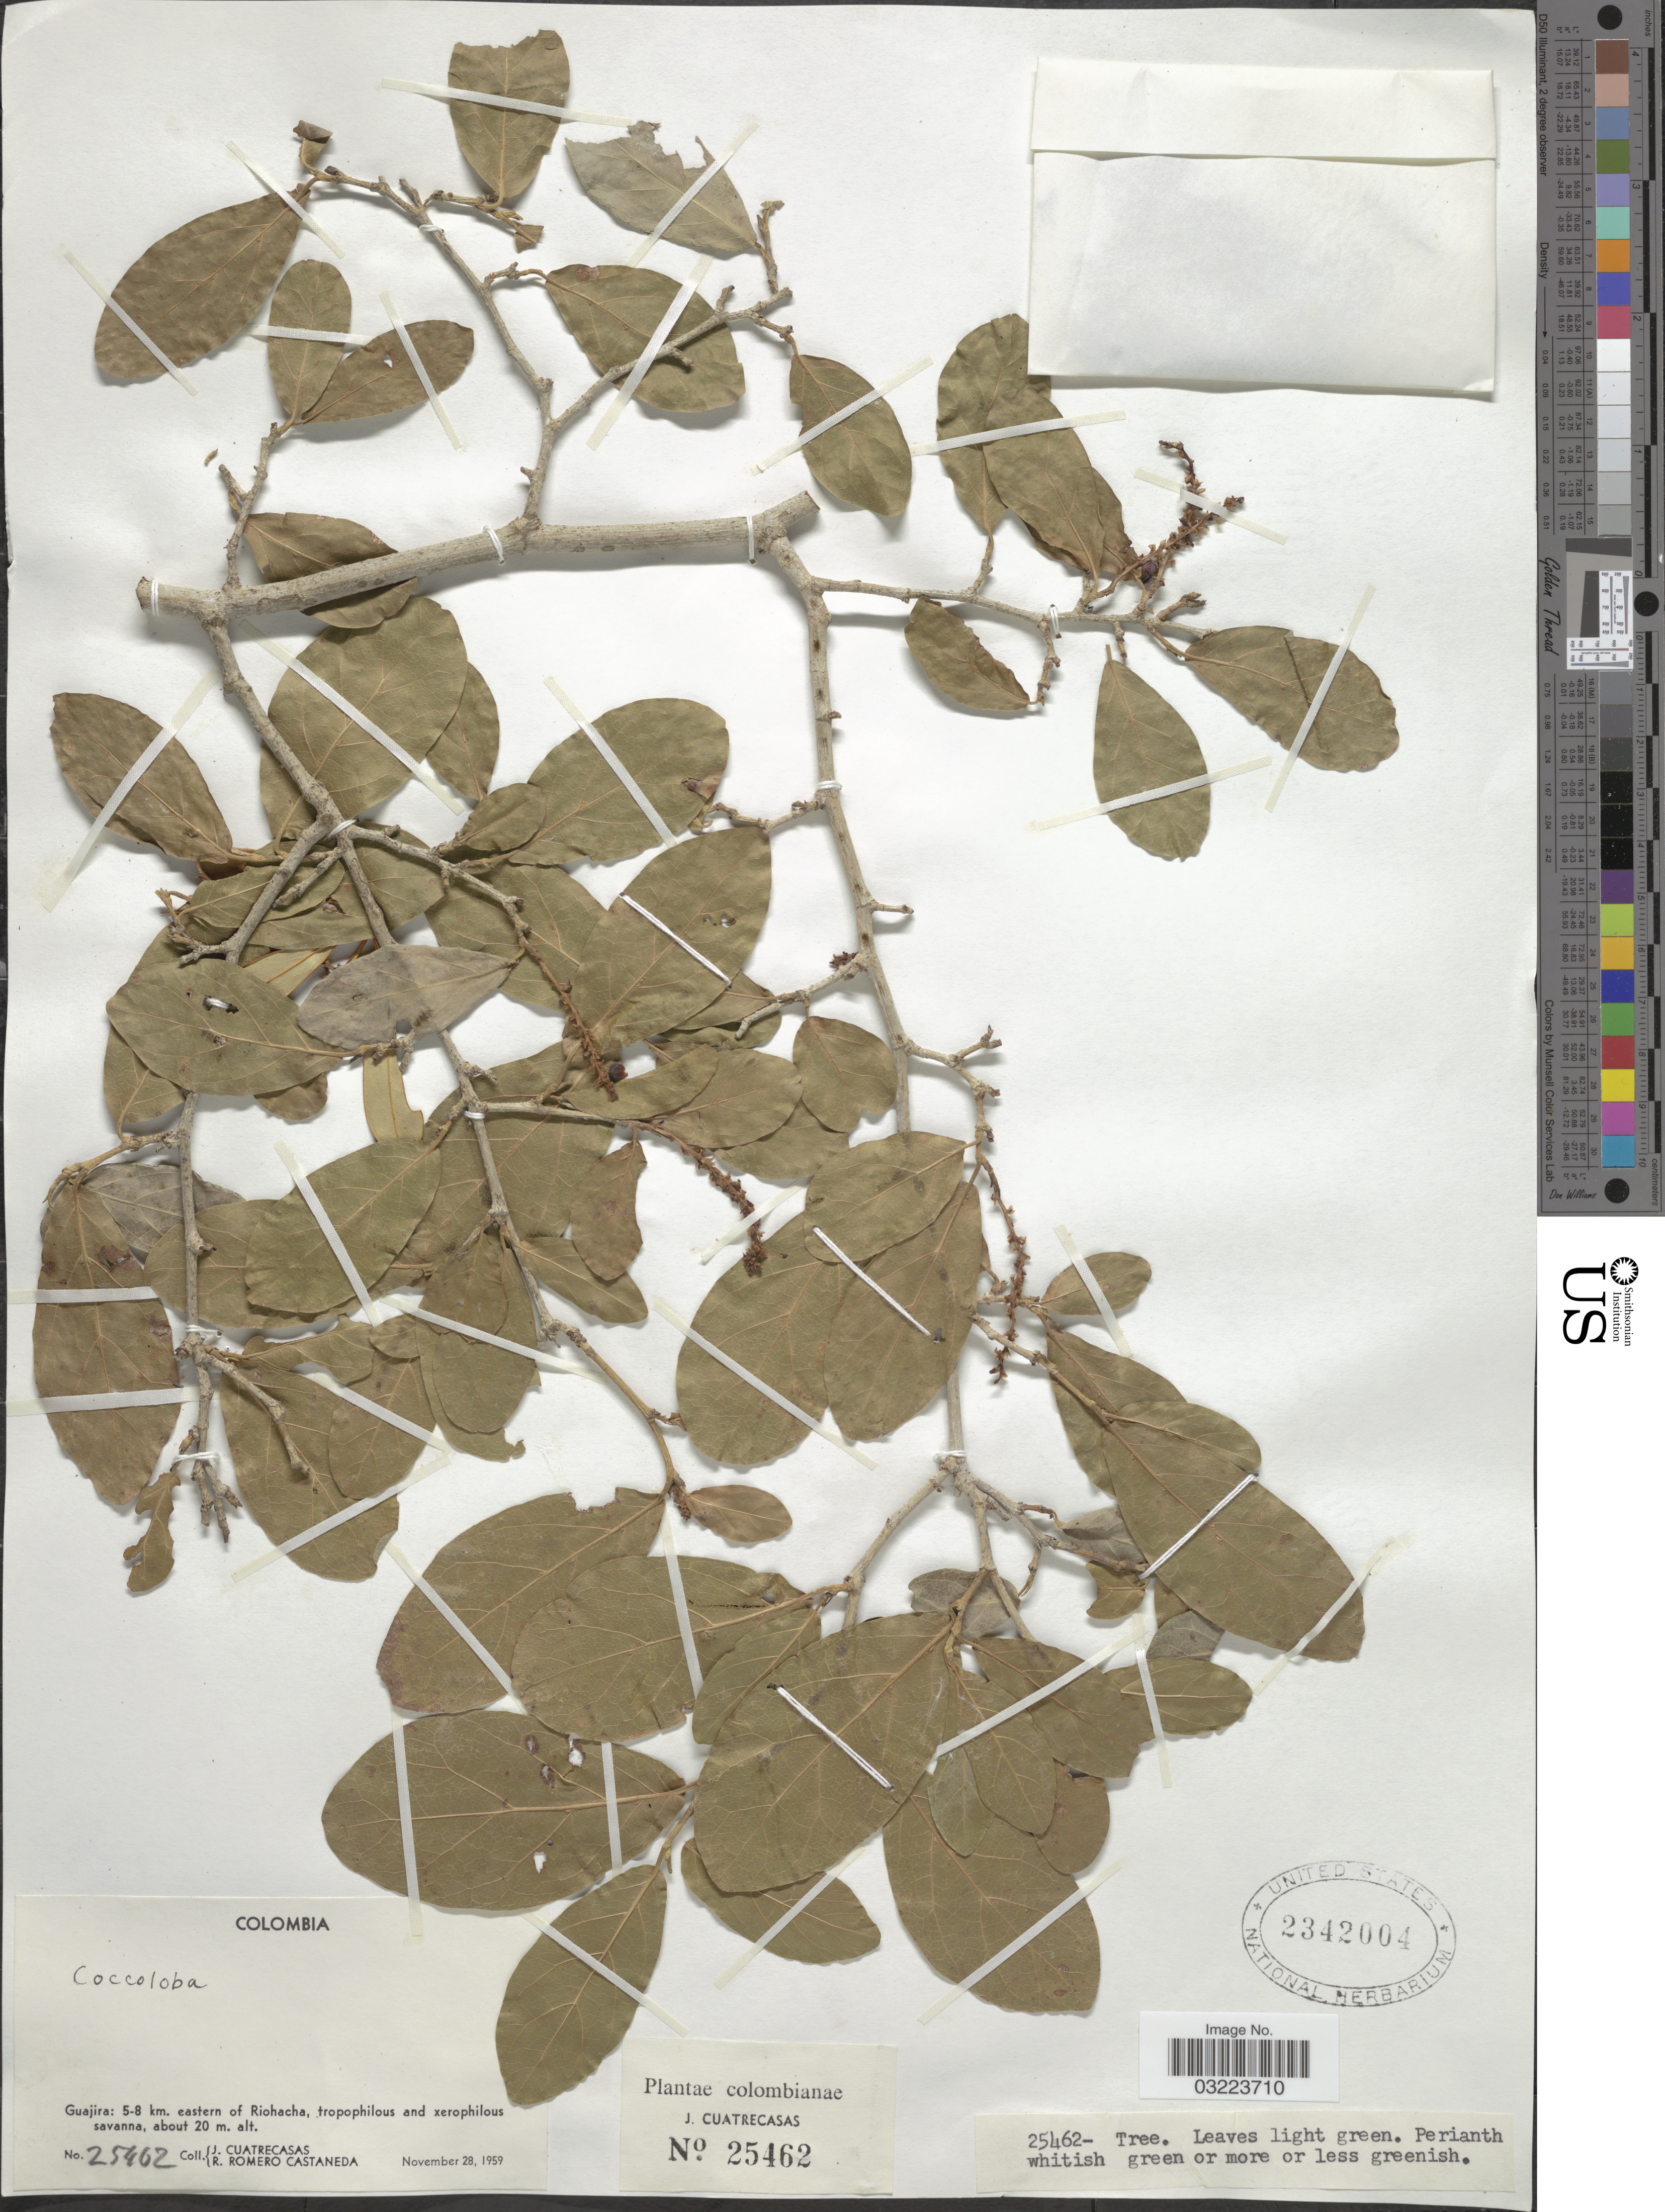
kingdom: Plantae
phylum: Tracheophyta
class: Magnoliopsida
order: Caryophyllales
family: Polygonaceae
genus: Coccoloba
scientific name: Coccoloba sp.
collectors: J. Cuatrecasas & R. Romero Castañeda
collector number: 25462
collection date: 1959-11-28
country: Colombia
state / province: La Guajira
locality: Guajira: 5-8 km. eastern of Riohacha.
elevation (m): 20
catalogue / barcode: US 2342004